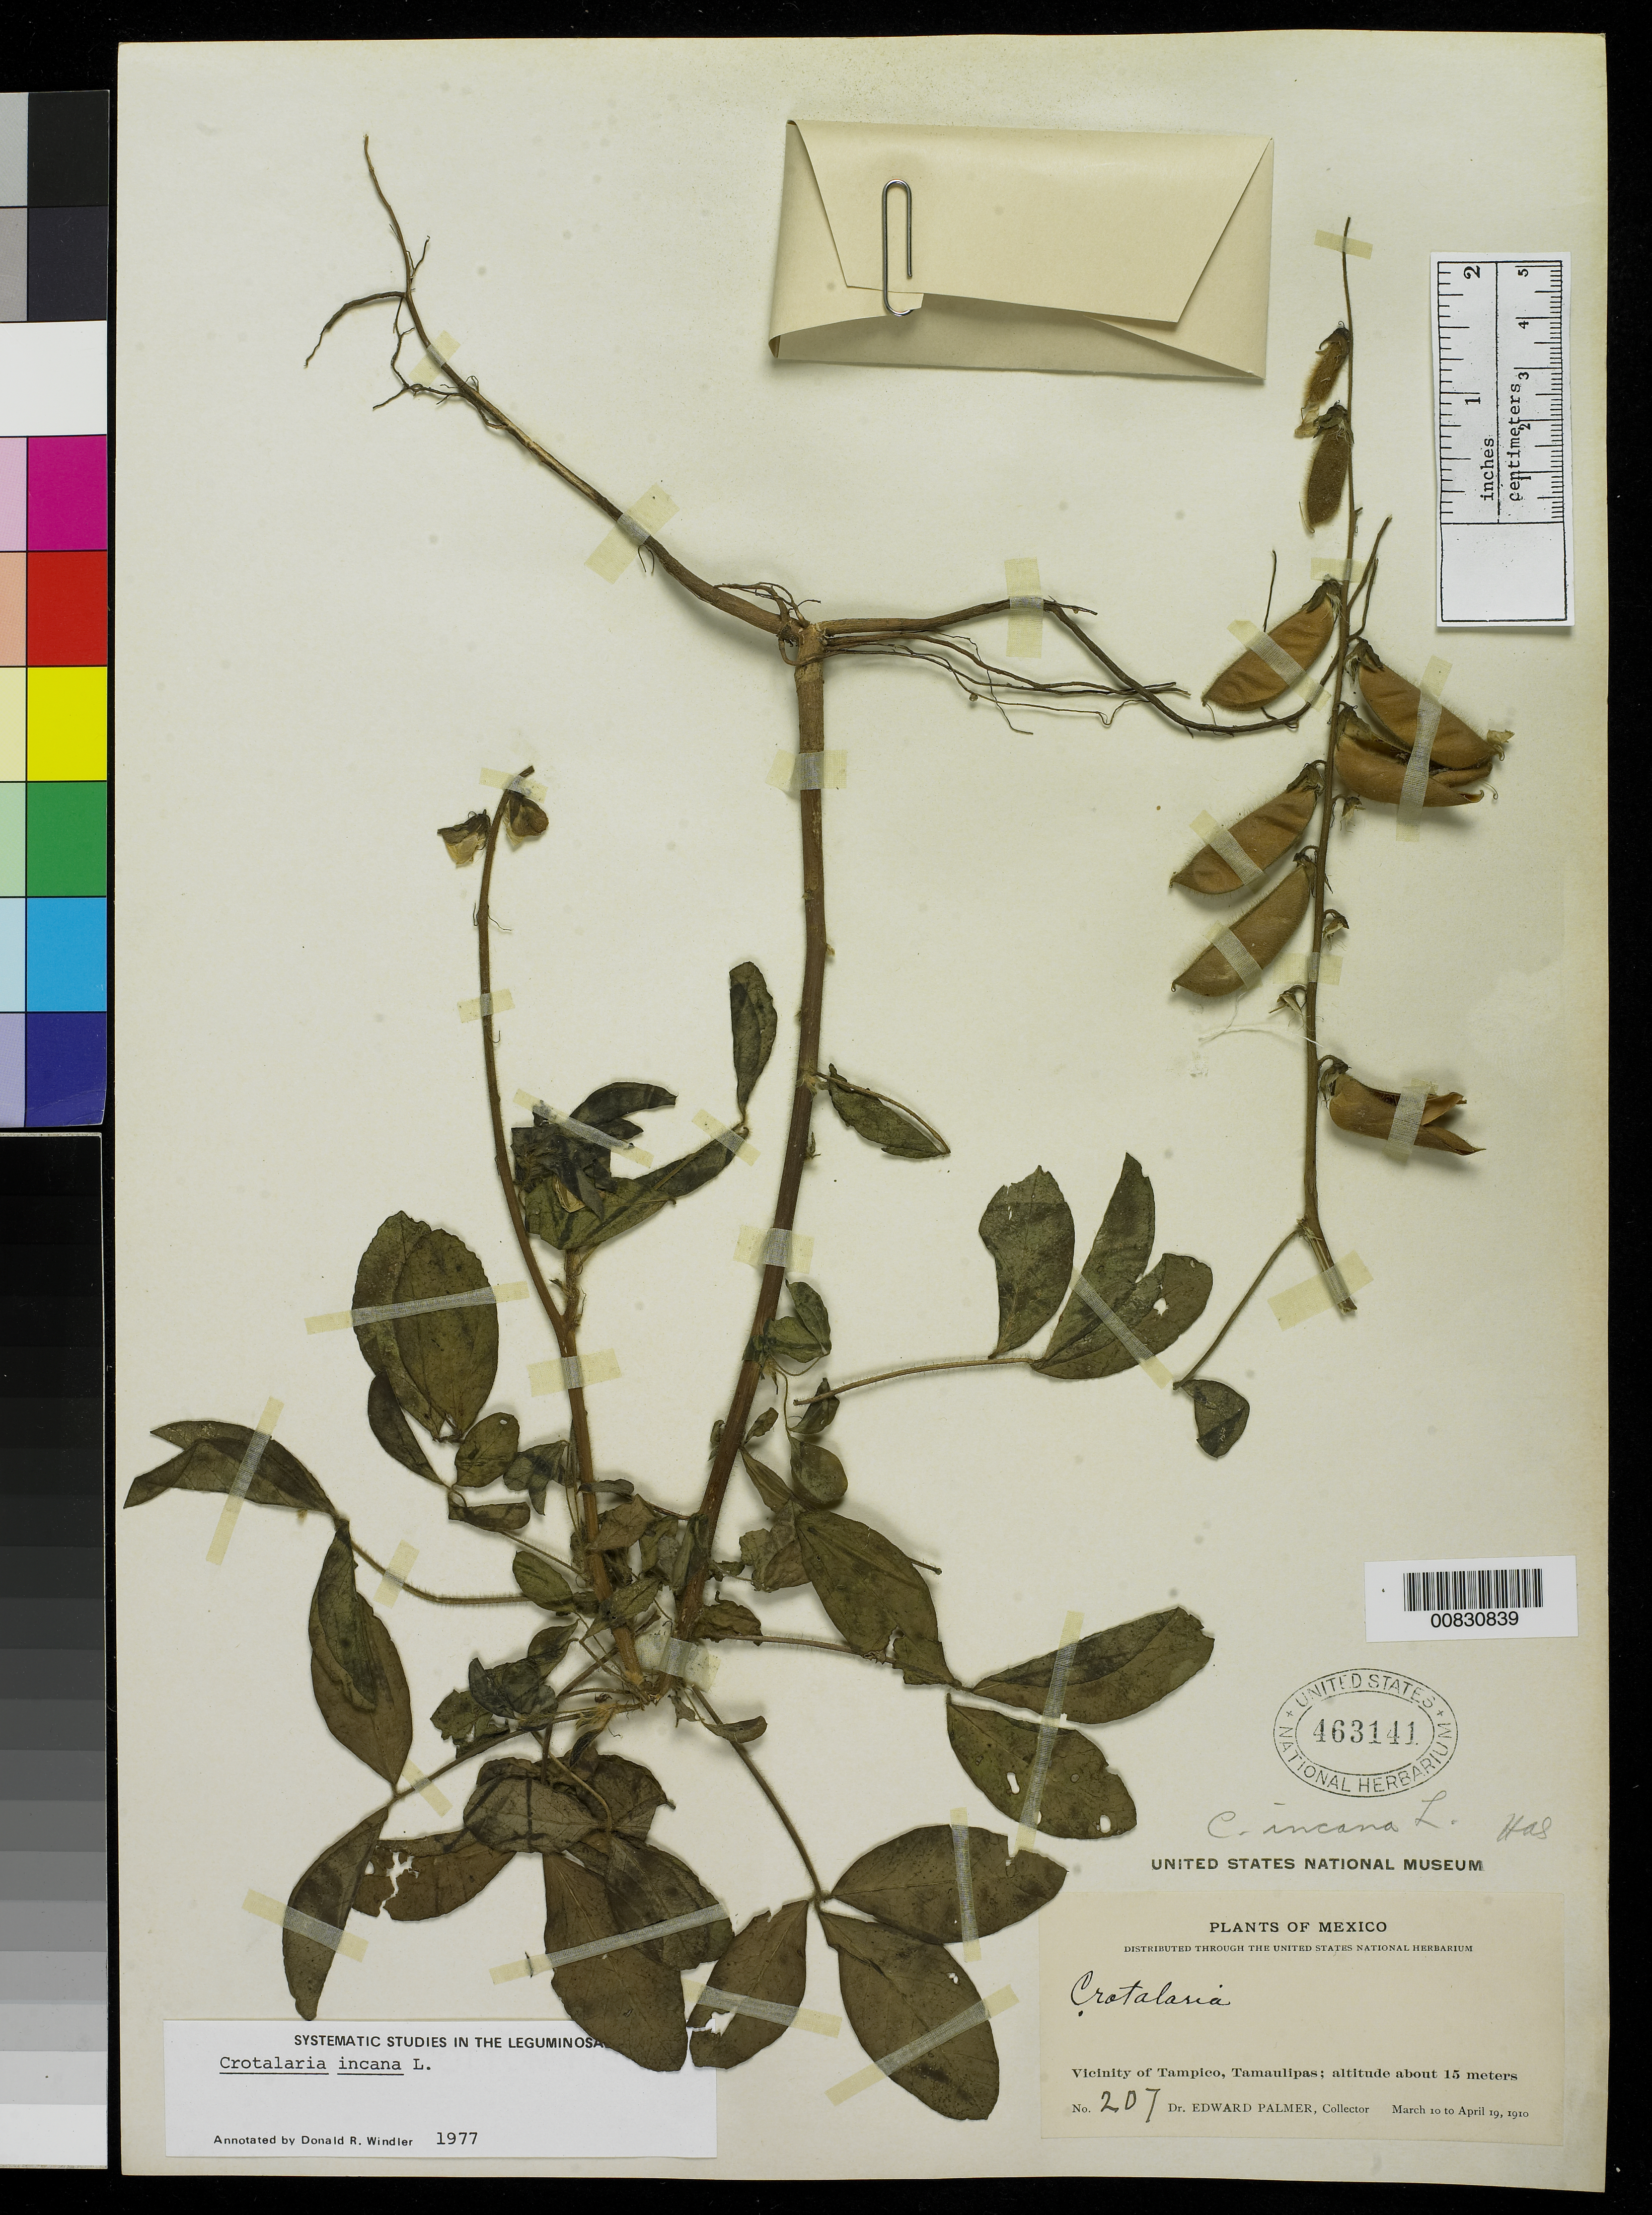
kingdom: Plantae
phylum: Tracheophyta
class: Magnoliopsida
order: Fabales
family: Fabaceae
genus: Crotalaria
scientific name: Crotalaria incana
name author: L.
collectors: E. Palmer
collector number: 207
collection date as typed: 10 Mar 1910 to 19 Apr 1910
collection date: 1910-03-10/1910-04-19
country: Mexico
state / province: Tamaulipas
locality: Vicinity of Tampico, Tamaulipas.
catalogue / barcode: US 463141